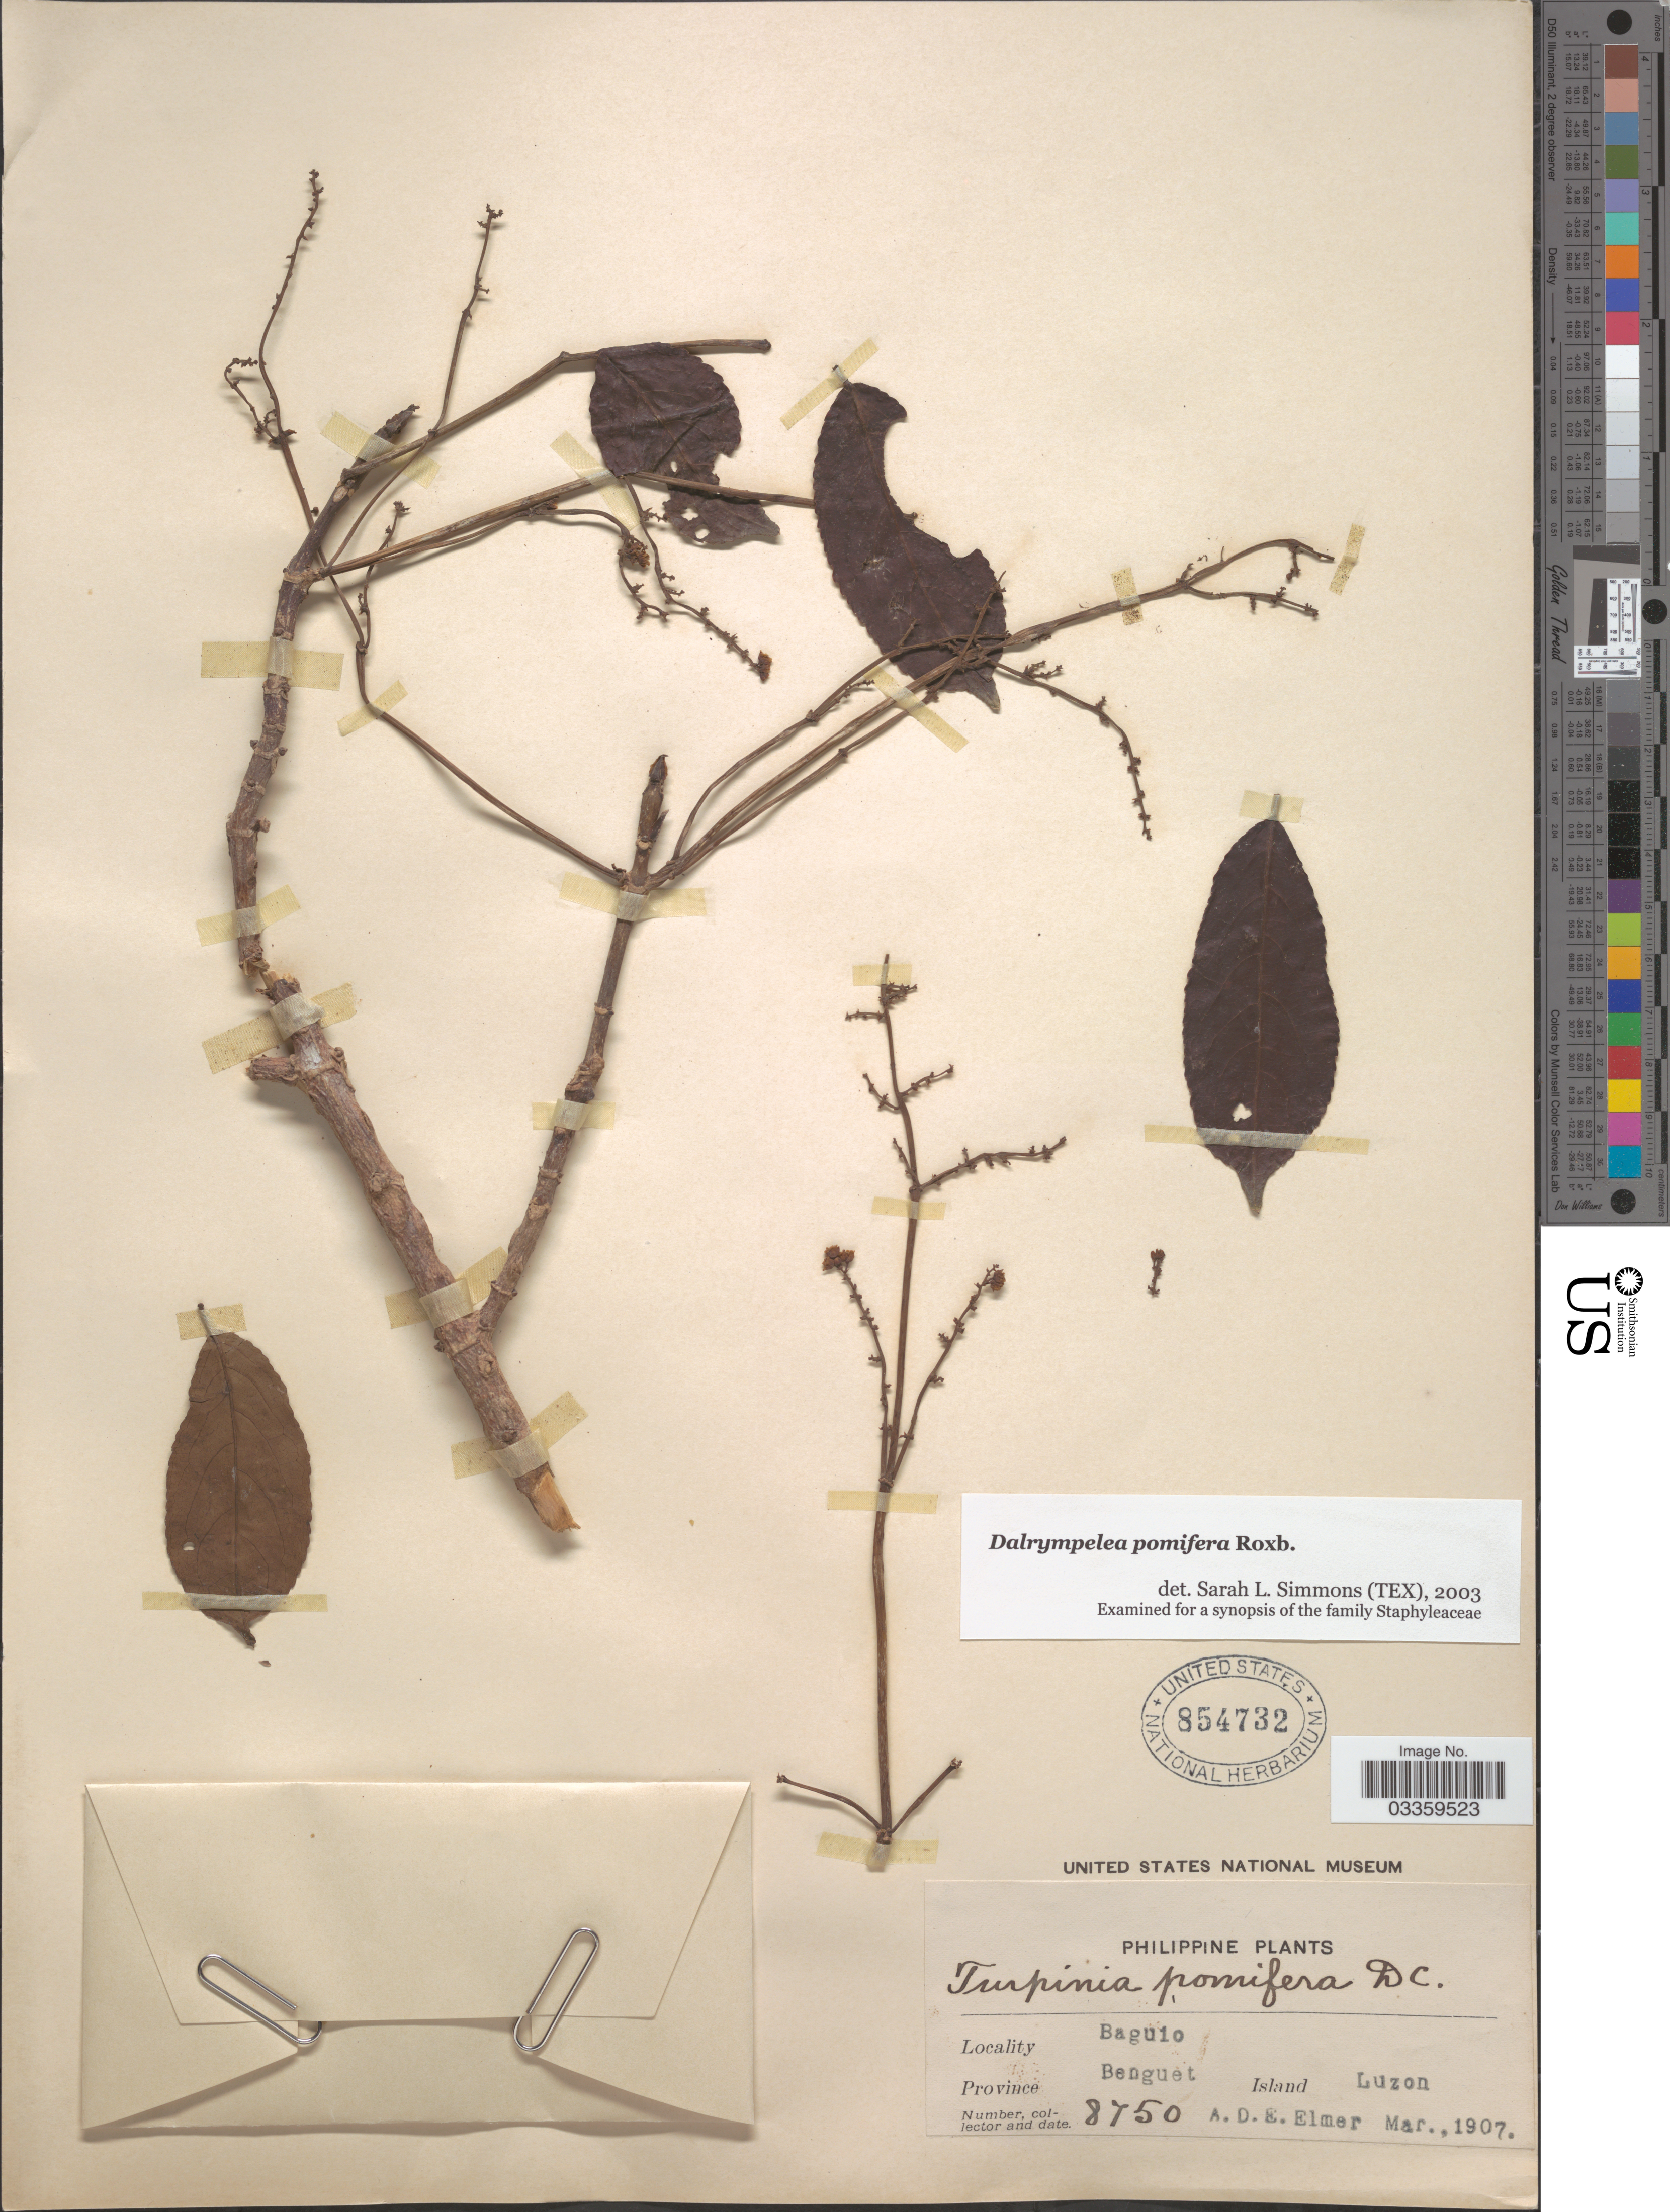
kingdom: Plantae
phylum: Tracheophyta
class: Magnoliopsida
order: Crossosomatales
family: Staphyleaceae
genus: Dalrympelea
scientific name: Dalrympelea pomifera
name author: Roxb.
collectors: A. D. E. Elmer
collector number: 8750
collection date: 1907-03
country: Philippines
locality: Baguio. Province Benguet. Island Luzon.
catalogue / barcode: US 854732